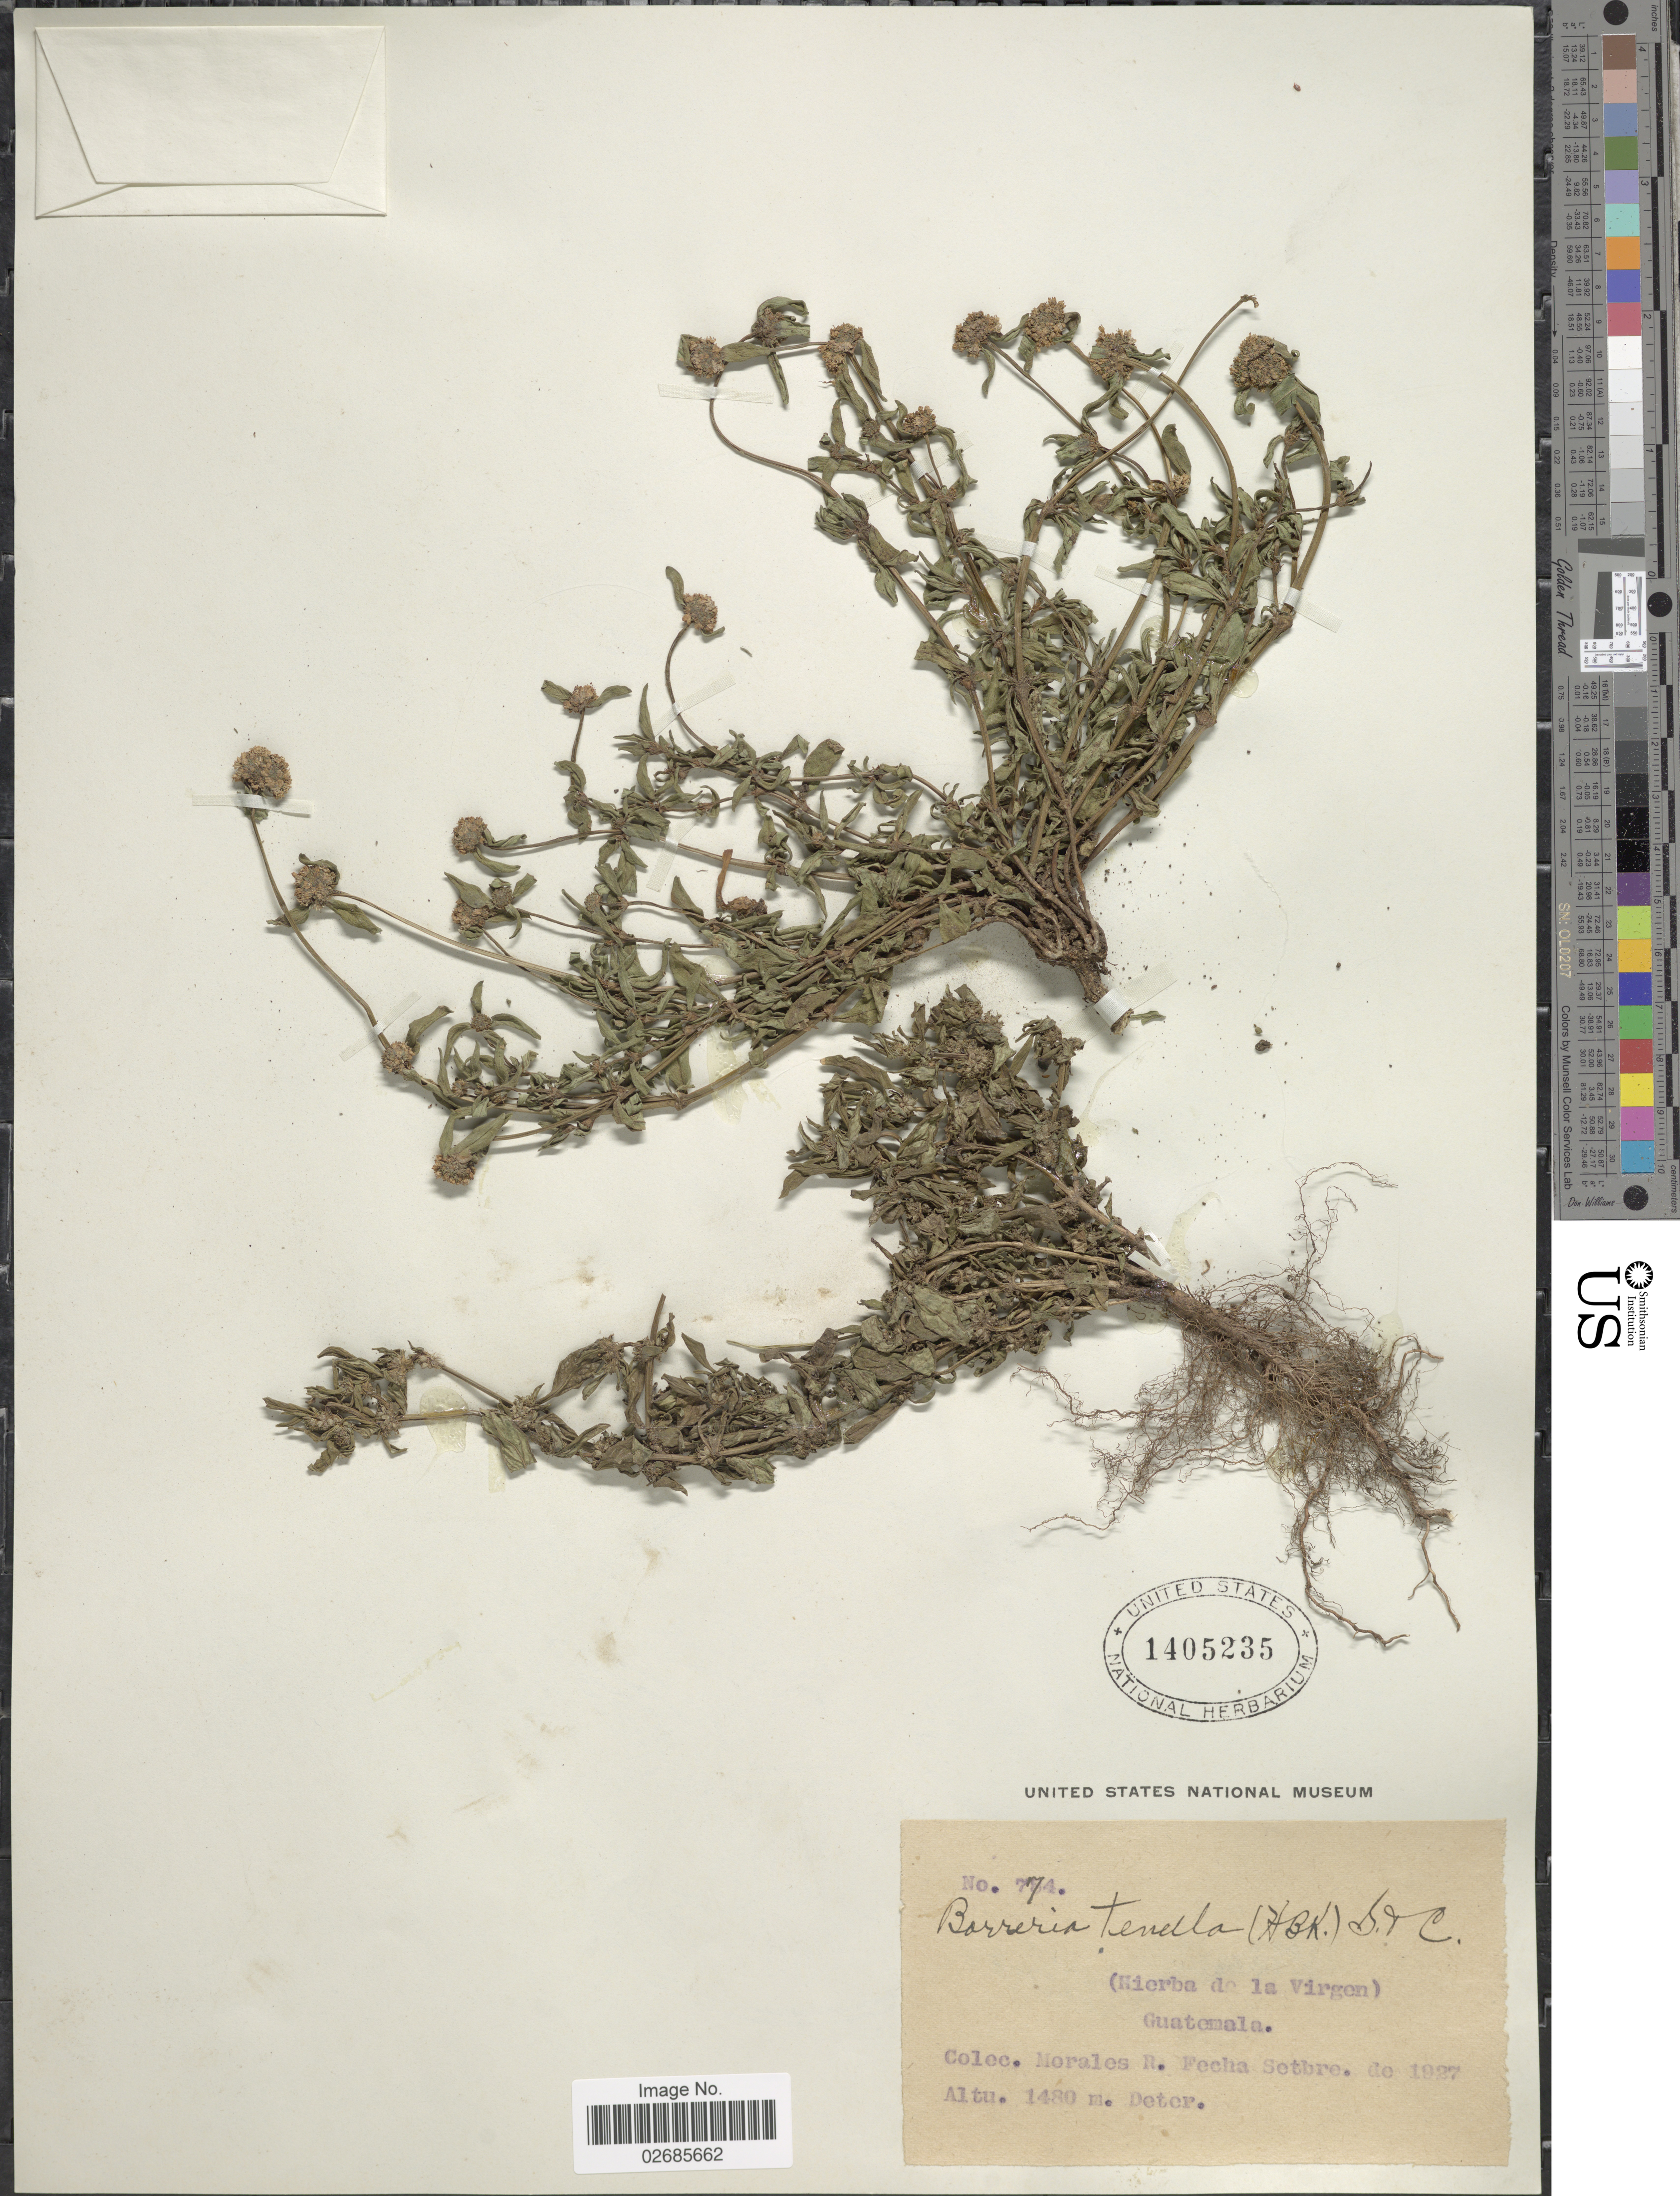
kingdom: Plantae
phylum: Tracheophyta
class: Magnoliopsida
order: Gentianales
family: Rubiaceae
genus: Borreria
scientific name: Borreria suaveolens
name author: G. Mey.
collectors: R. Morales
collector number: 774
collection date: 1927-09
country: Guatemala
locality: (Hierba de la Virgen)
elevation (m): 1480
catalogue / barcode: US 1405235